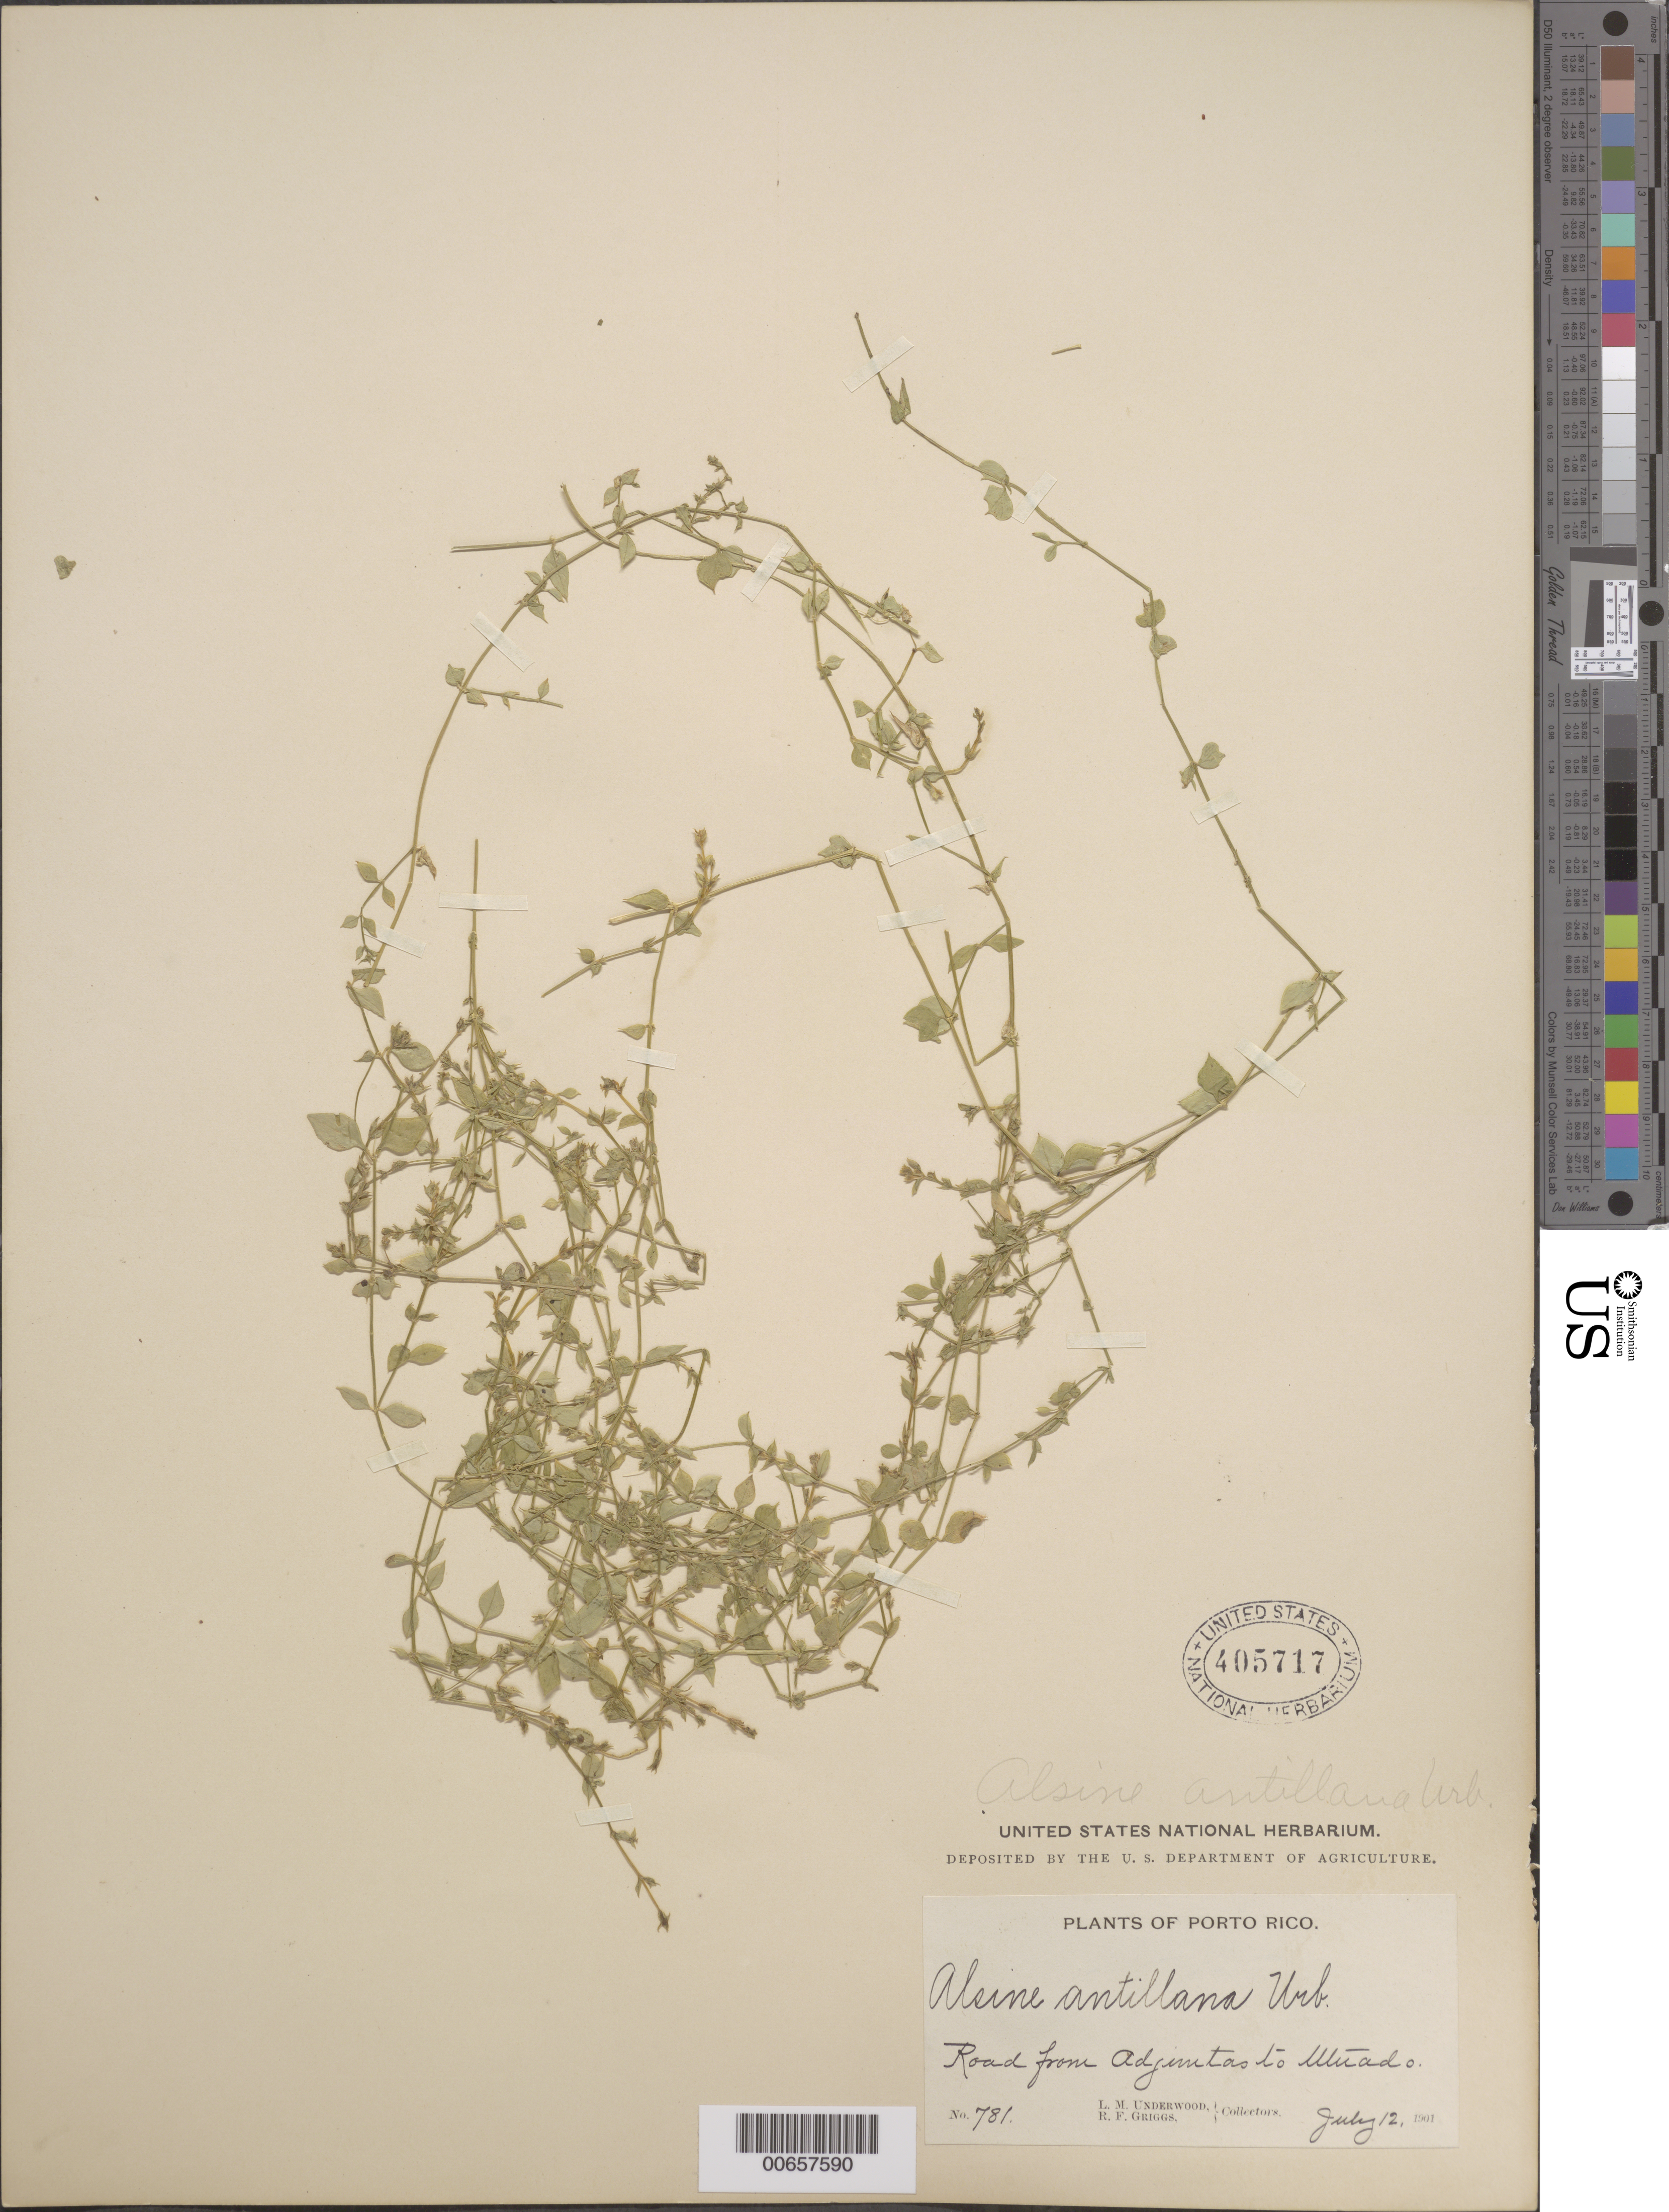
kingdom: Plantae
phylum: Tracheophyta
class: Magnoliopsida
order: Caryophyllales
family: Caryophyllaceae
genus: Alsine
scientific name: Alsine antillana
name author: Urb.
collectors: L. M. Underwood & R. F. Griggs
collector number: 781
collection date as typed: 12 Jul 1901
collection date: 1901-07-12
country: Puerto Rico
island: Greater Antilles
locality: Adjuntas to Utuado, road from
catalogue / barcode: US 405717